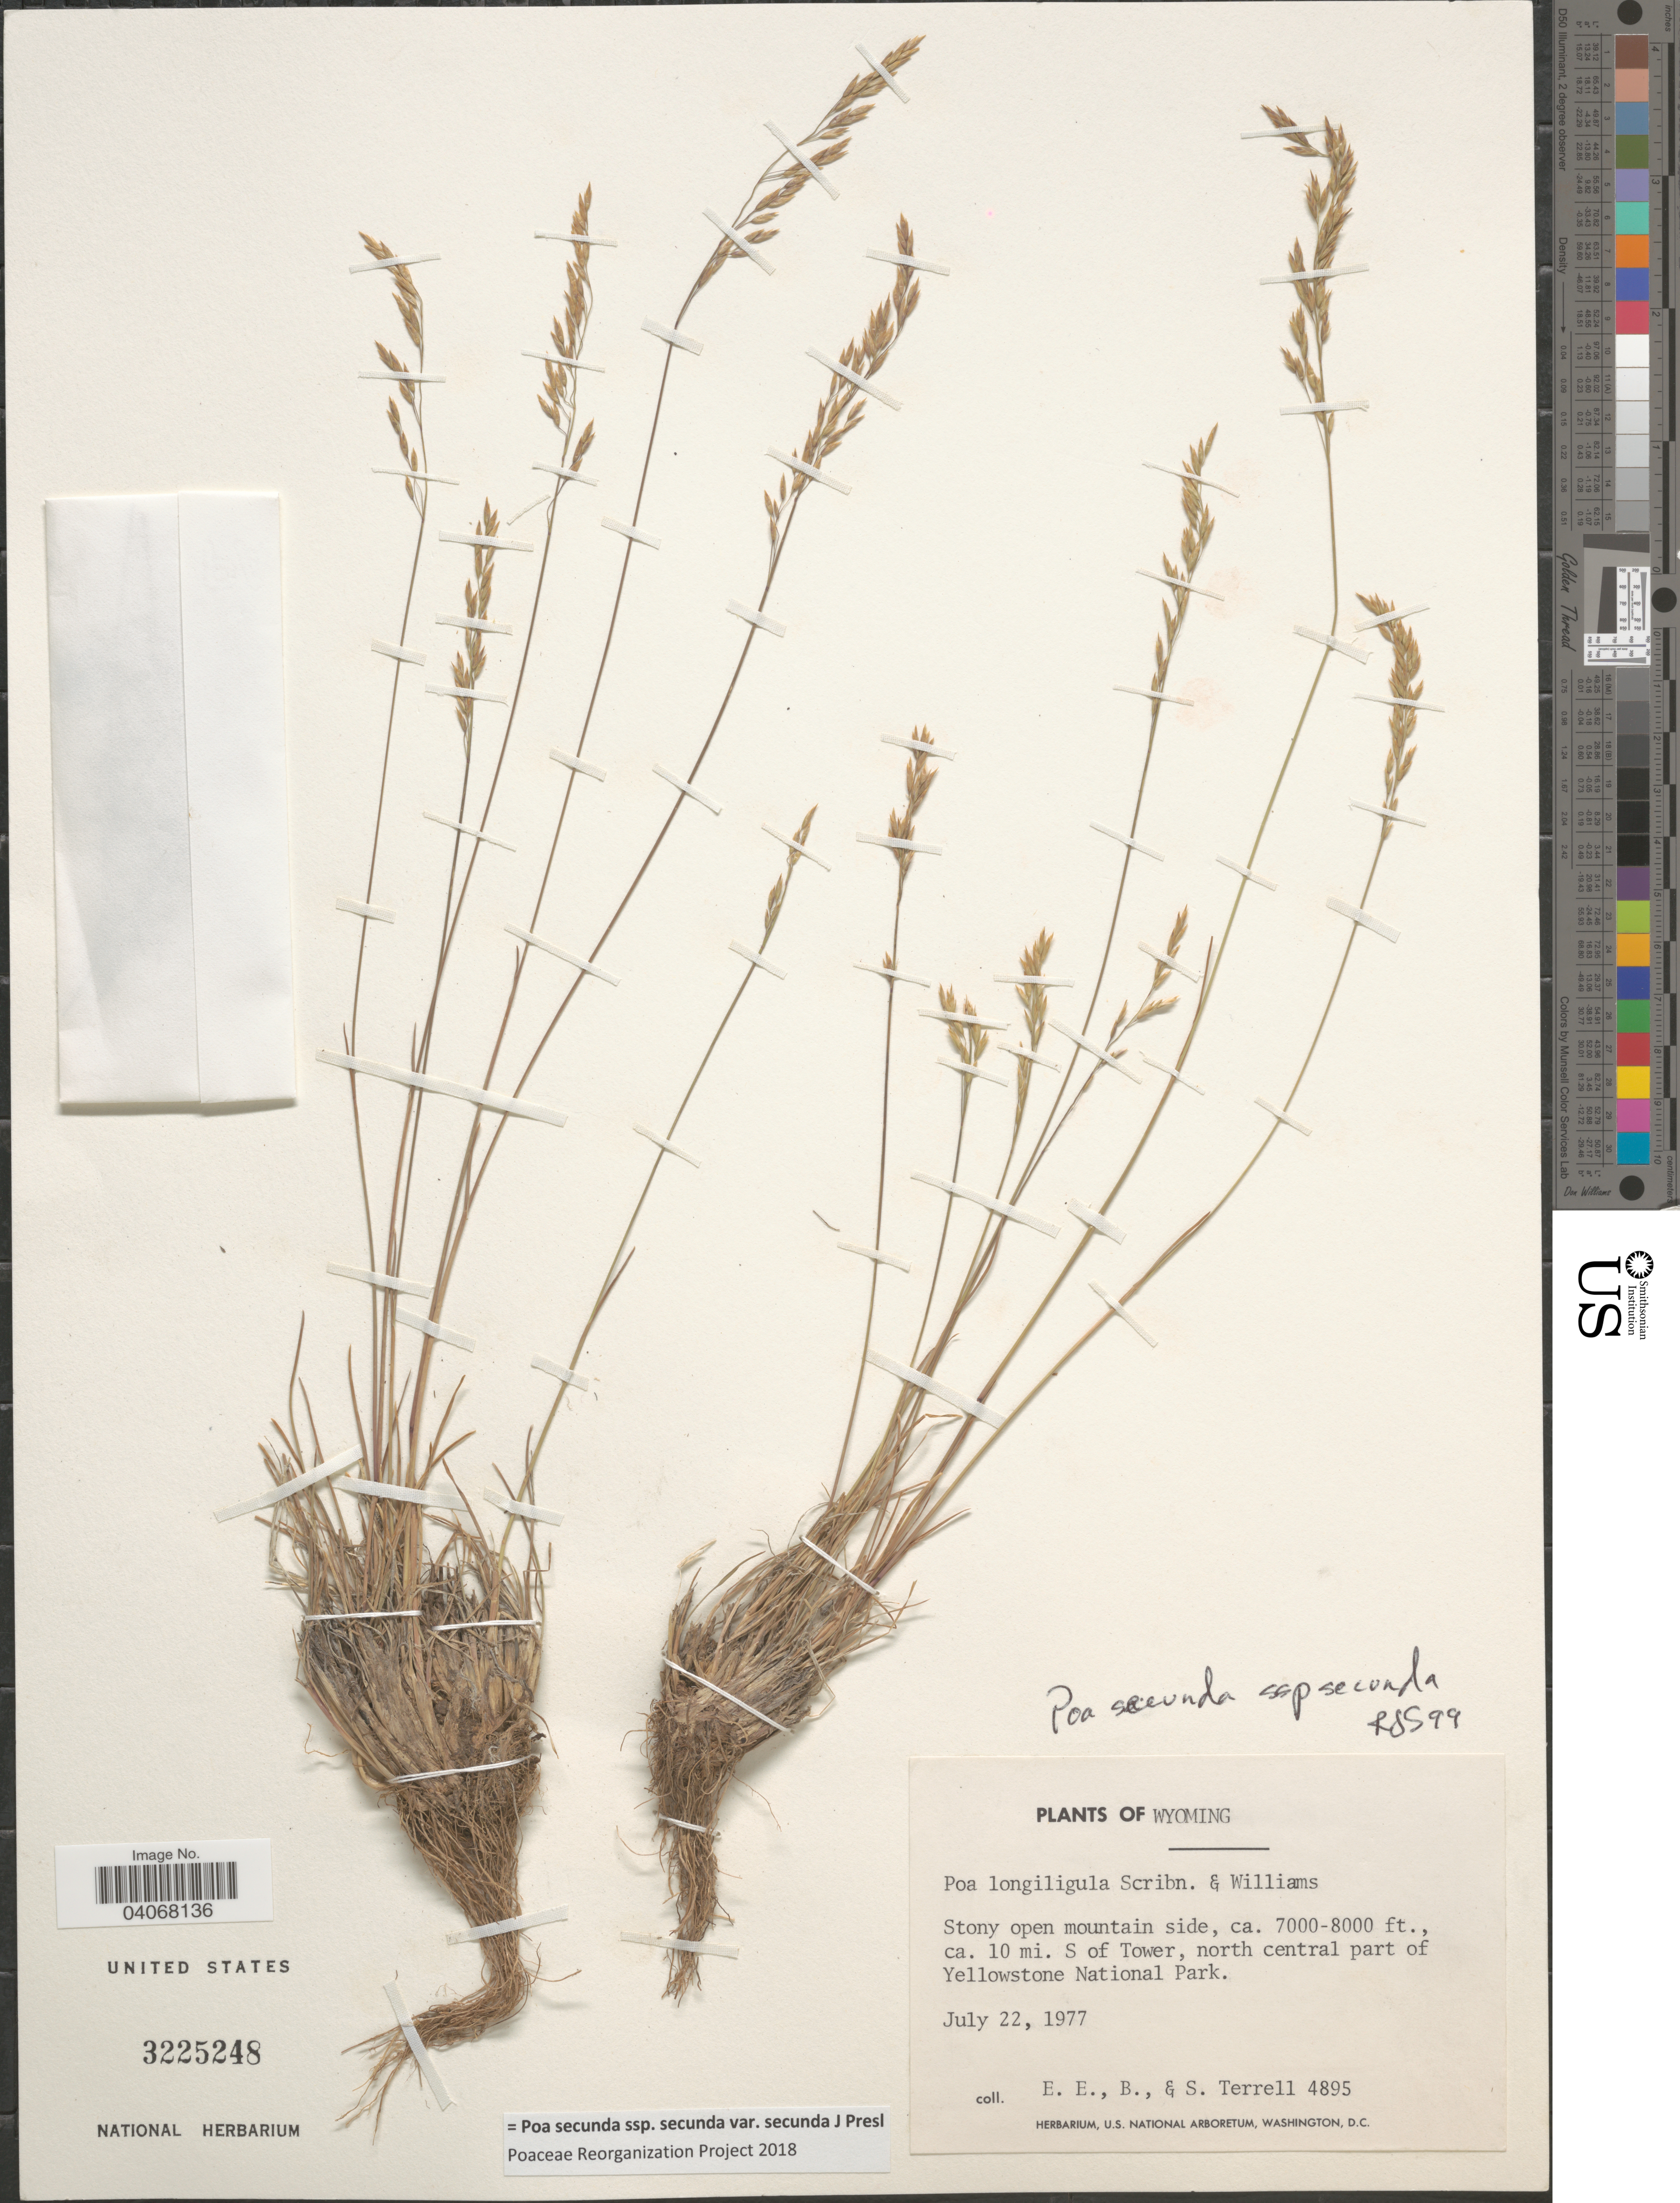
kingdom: Plantae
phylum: Tracheophyta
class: Liliopsida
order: Poales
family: Poaceae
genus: Poa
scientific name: Poa secunda subsp. secunda var. secunda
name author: J. Presl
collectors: E. E. Terrell, B. Terrell & S. Terrell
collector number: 4895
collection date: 1977-07-22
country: United States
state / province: Wyoming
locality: Stony open mountain side, ca. 10 mi. S of Tower, north central part of Yellowstone National Park.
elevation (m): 2134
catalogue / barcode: US 3225248